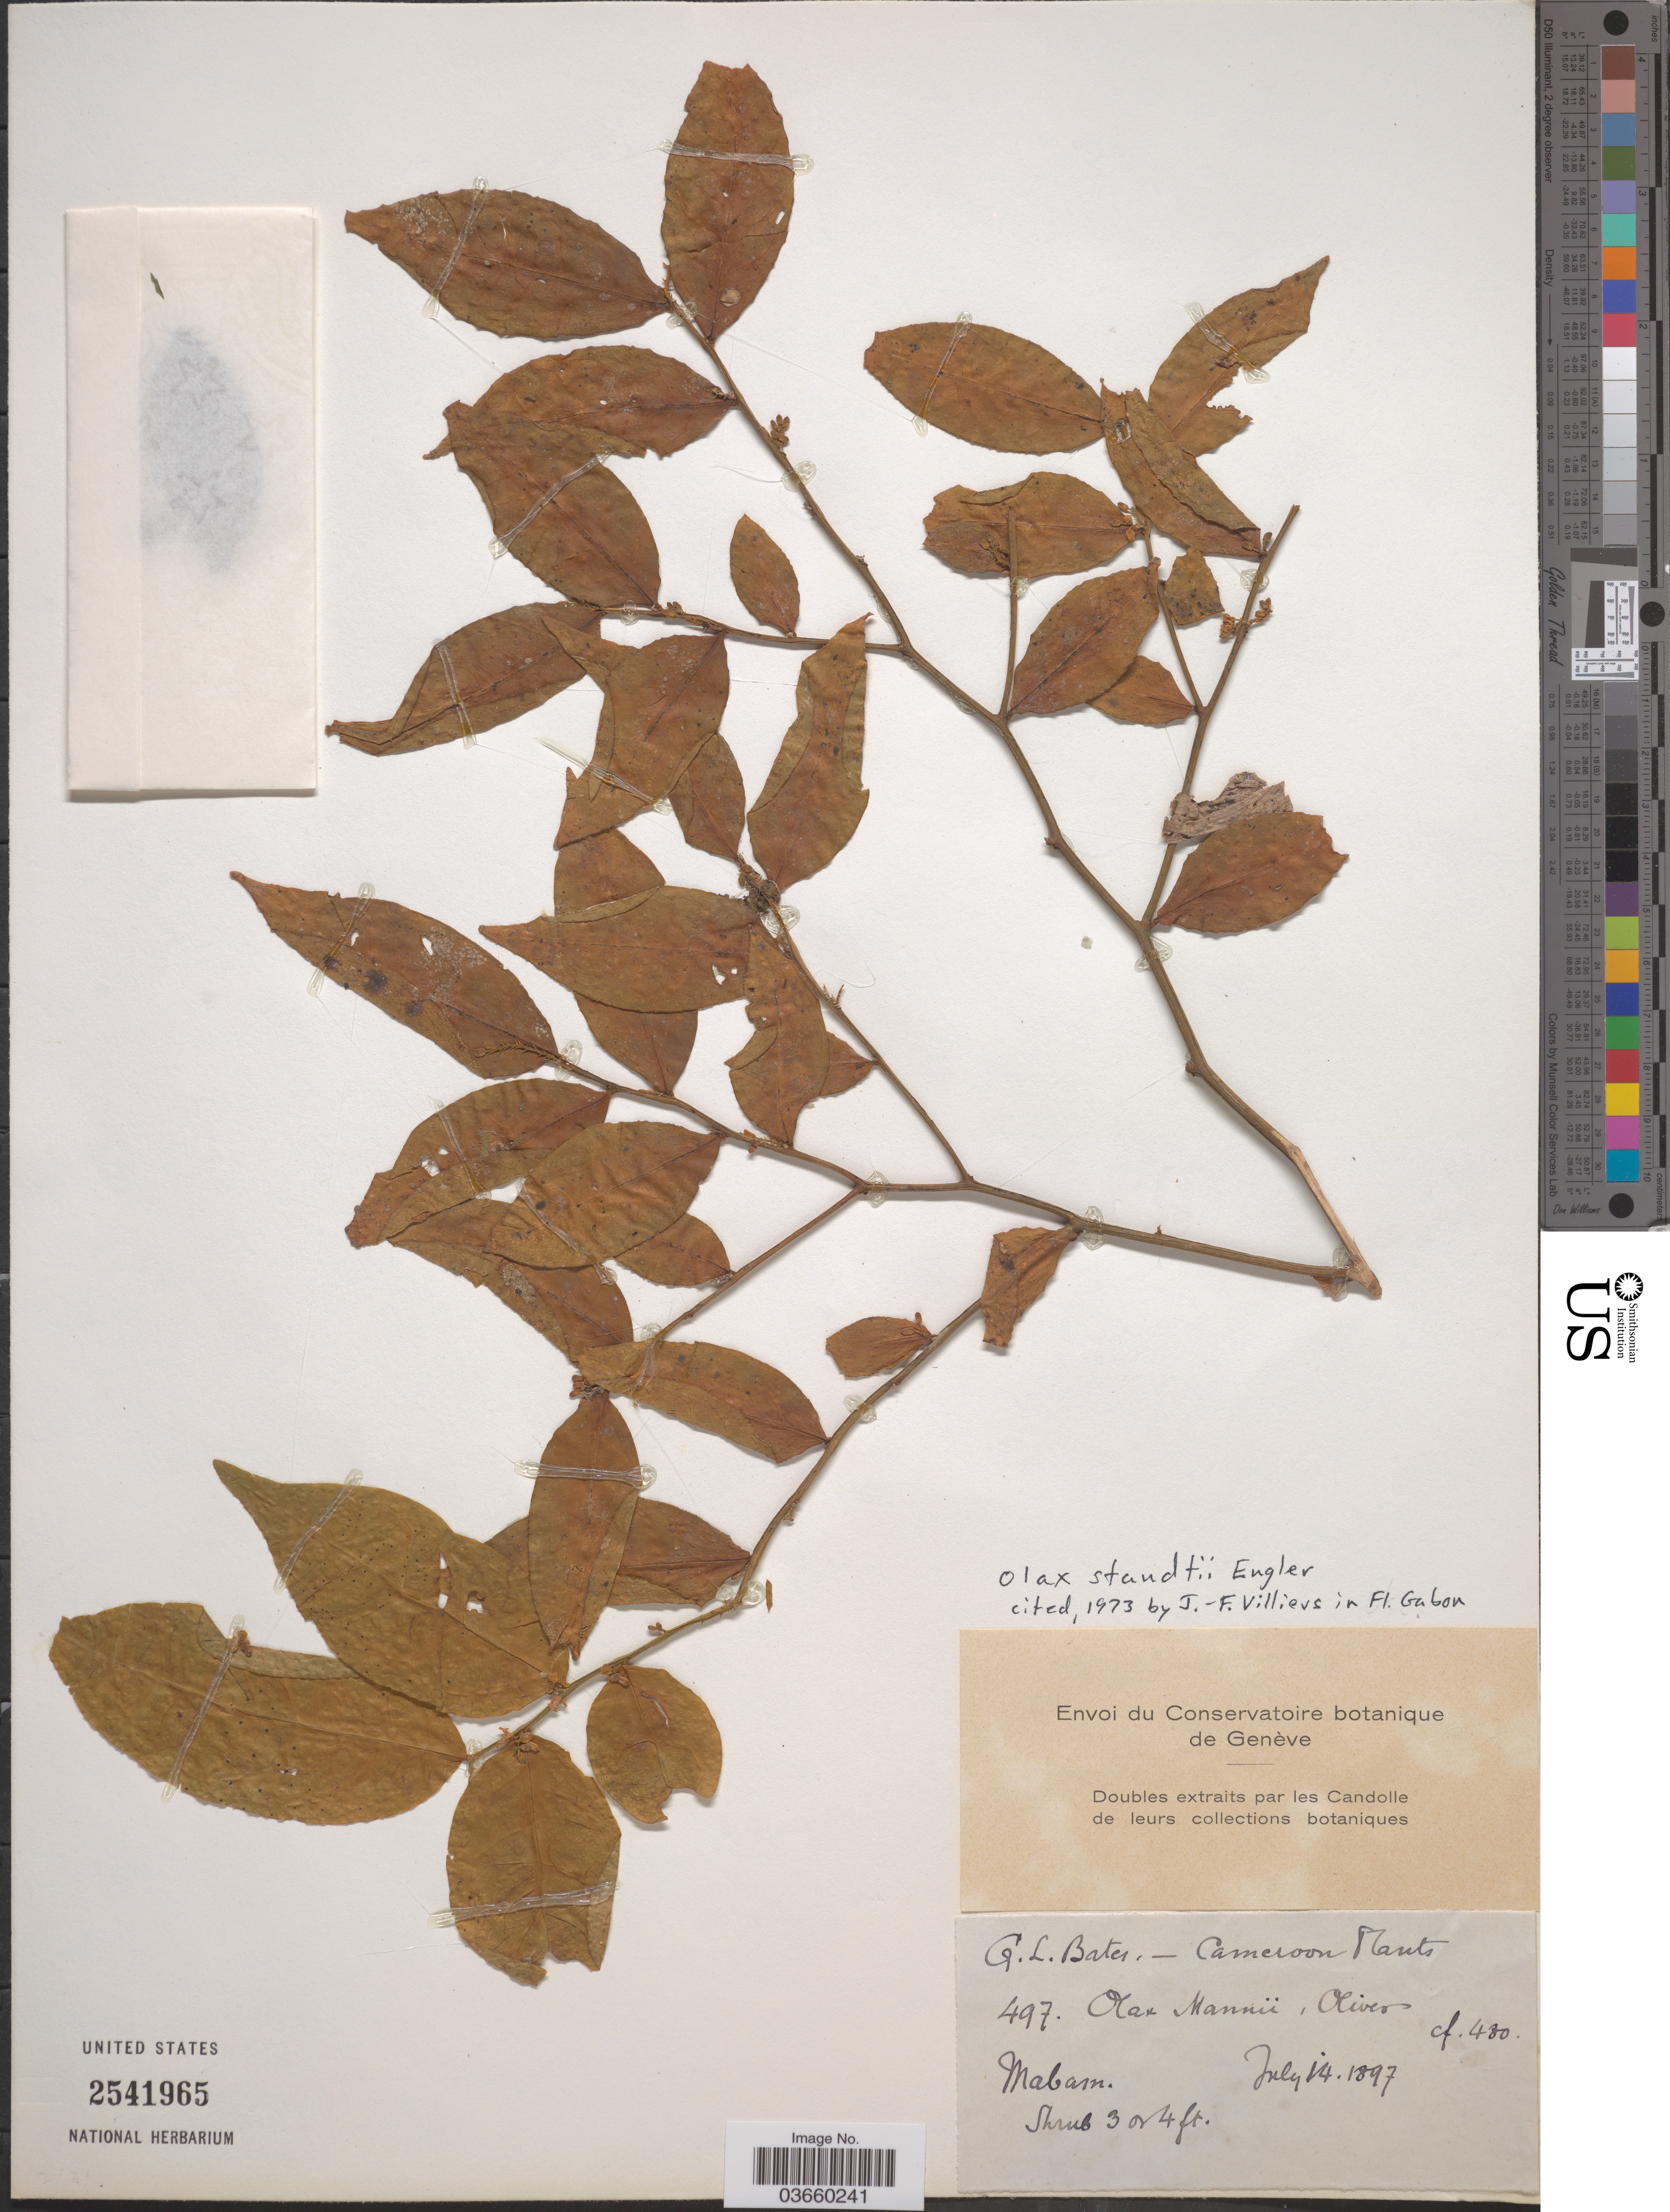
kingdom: Plantae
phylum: Tracheophyta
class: Magnoliopsida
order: Santalales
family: Olacaceae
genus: Olax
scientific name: Olax staudtii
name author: Engl.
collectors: G. Bates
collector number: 497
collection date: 1897-07-14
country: Cameroon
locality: Mabam.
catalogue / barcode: US 2541965